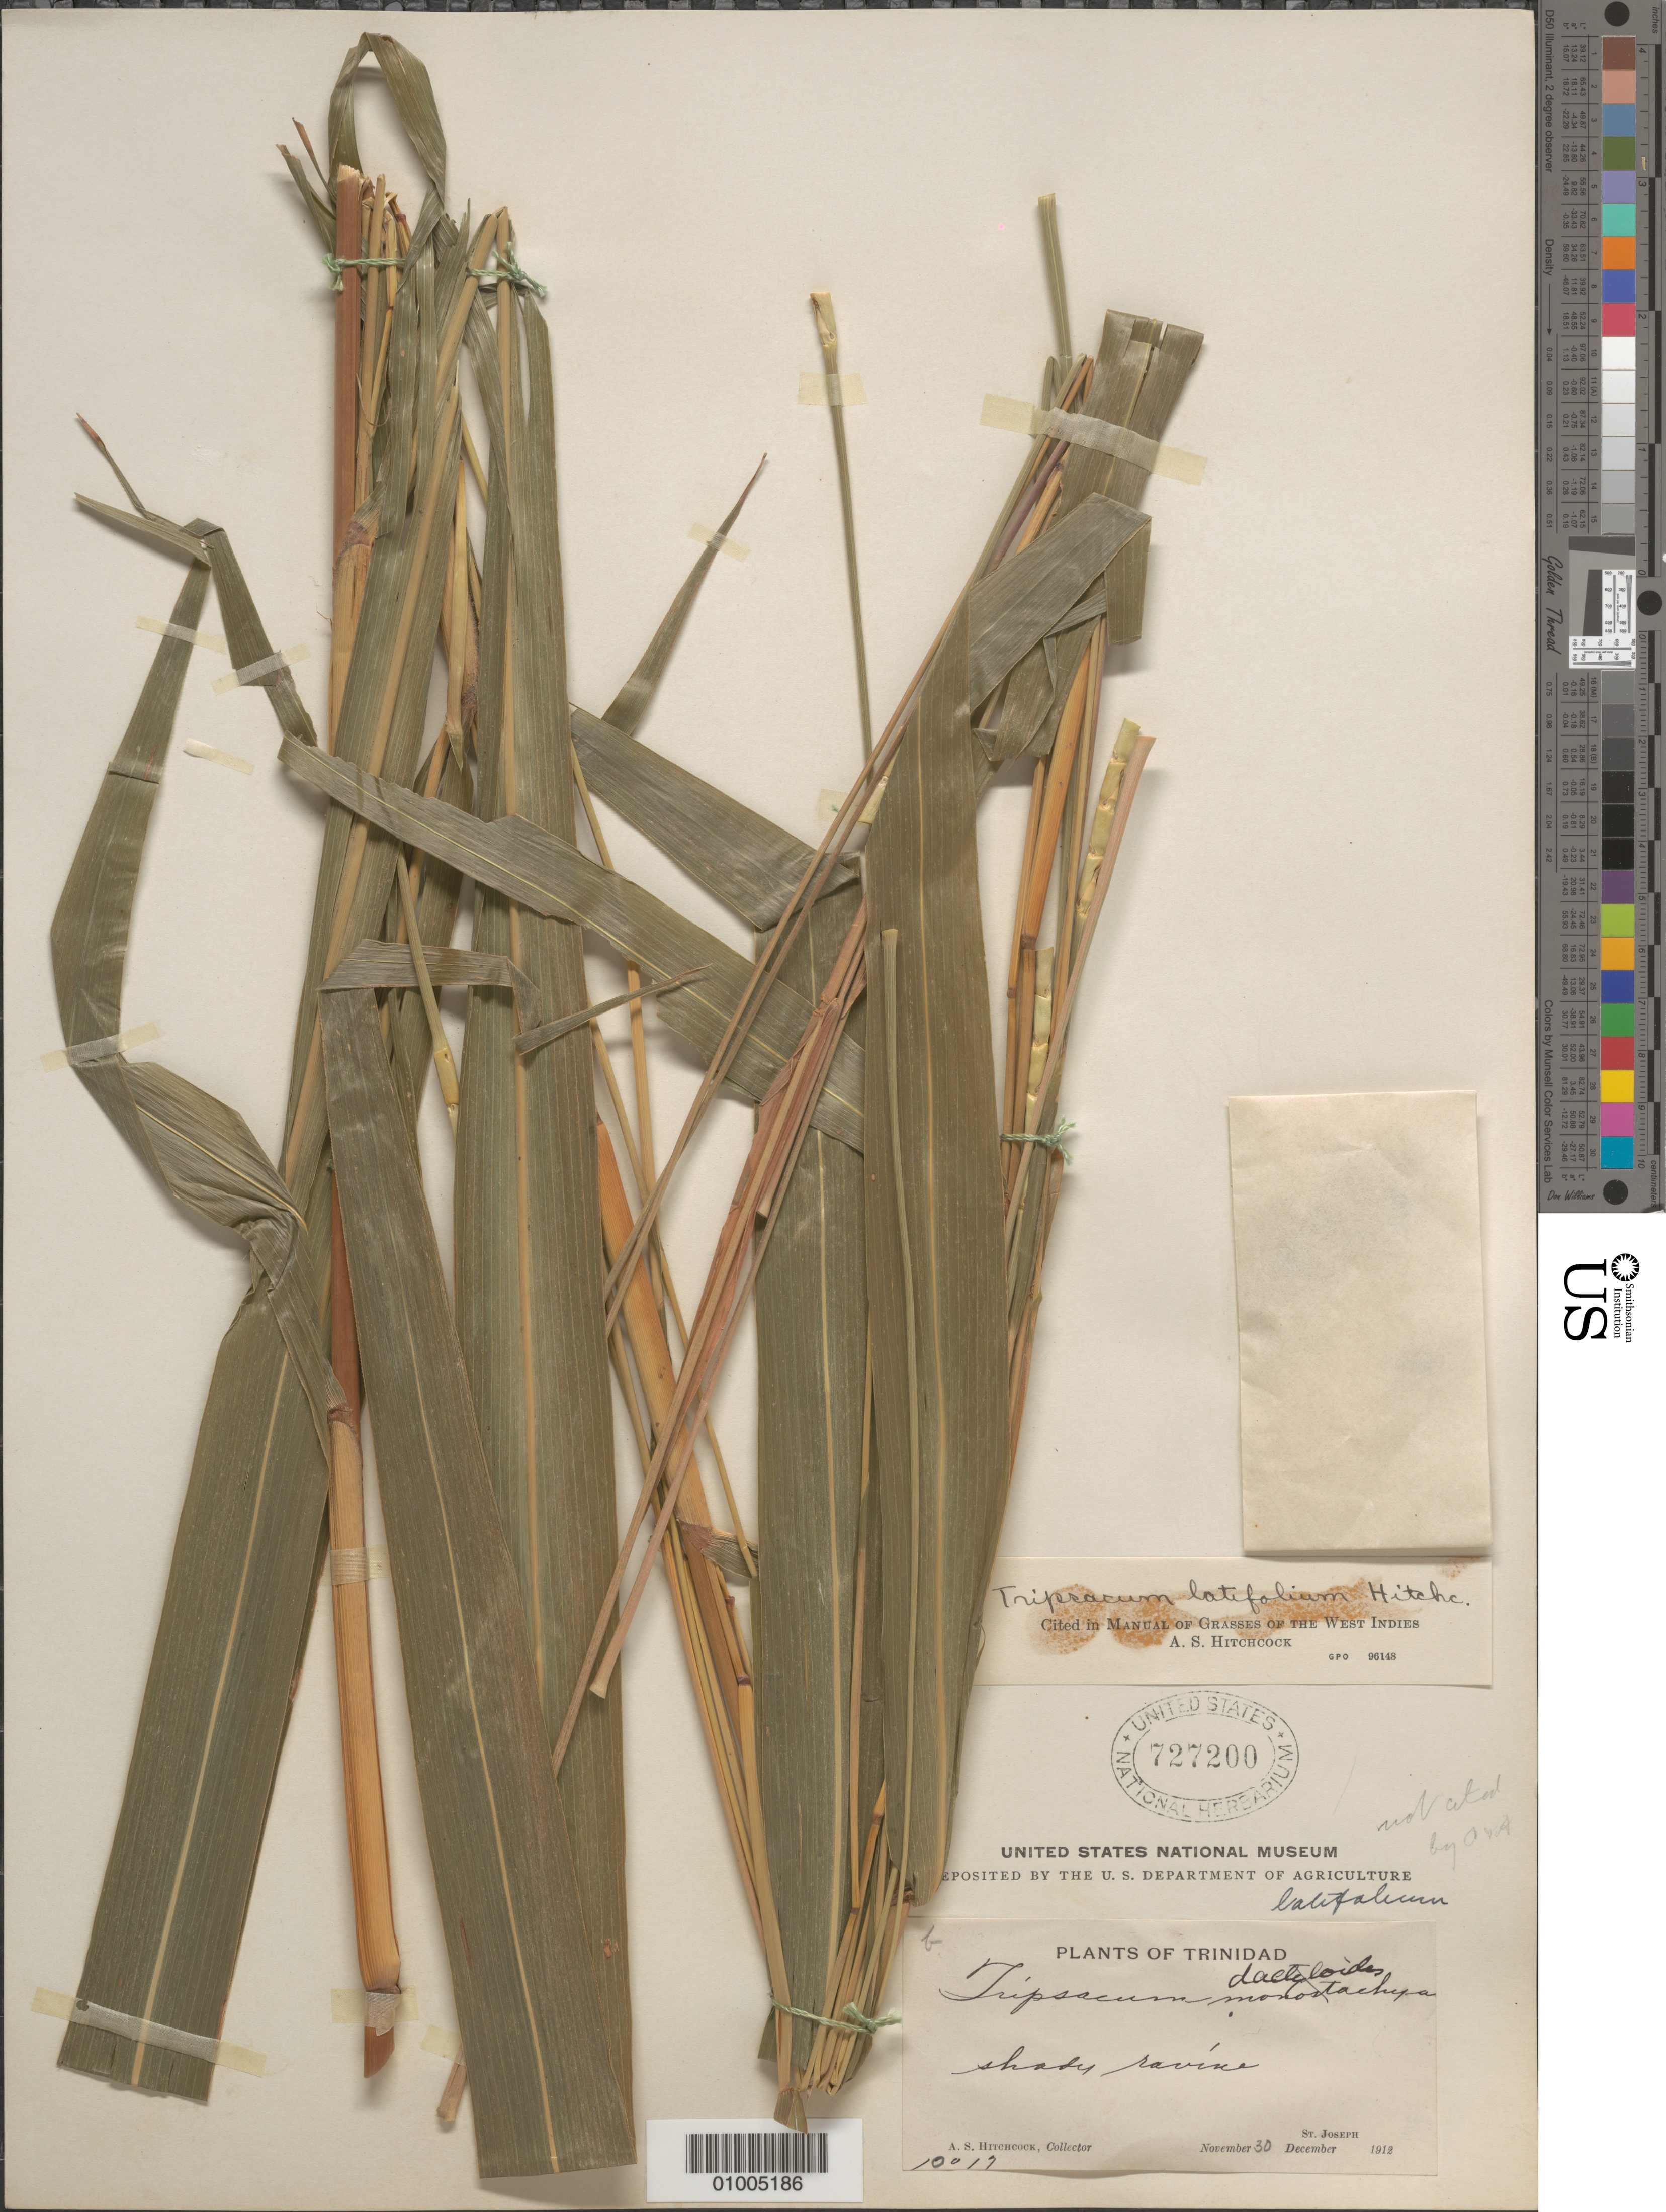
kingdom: Plantae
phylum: Tracheophyta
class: Liliopsida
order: Poales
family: Poaceae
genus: Tripsacum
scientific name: Tripsacum latifolium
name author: Hitchc.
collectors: A. S. Hitchcock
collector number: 10017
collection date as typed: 30 Nov 1912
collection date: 1912-11-30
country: Trinidad and Tobago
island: Trinidad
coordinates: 0 N, 0 E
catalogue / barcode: US 727200